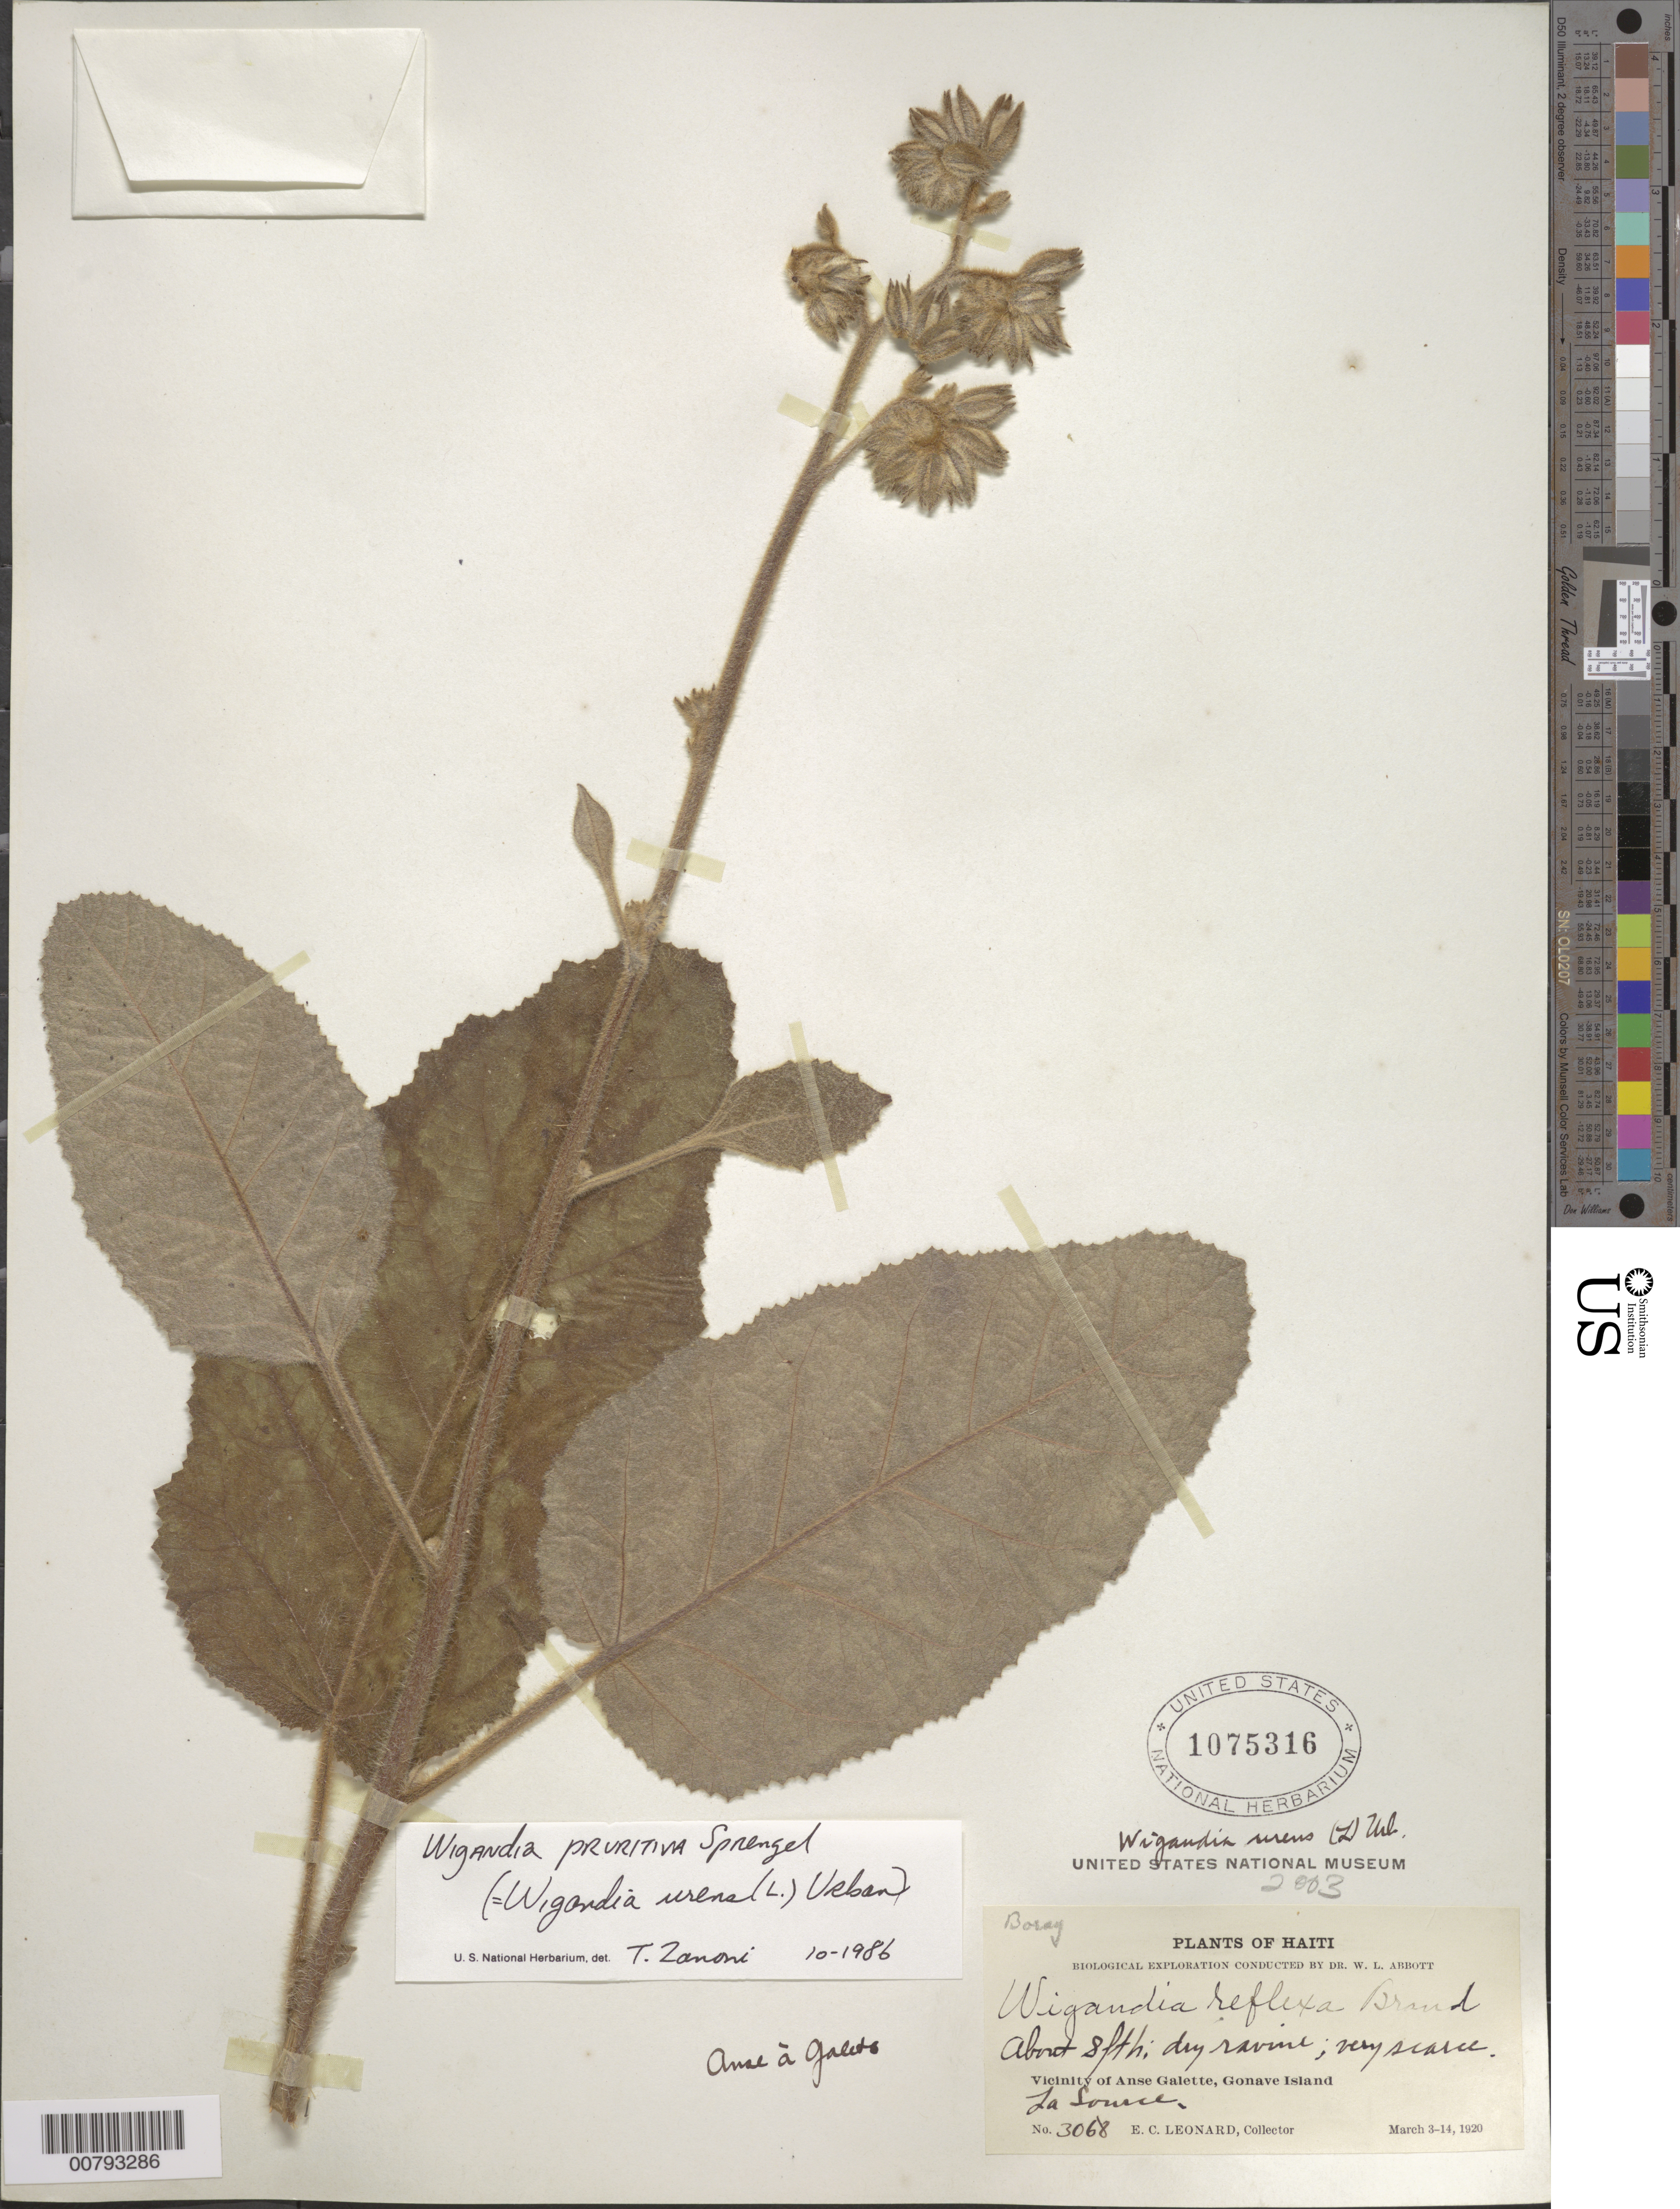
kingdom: Plantae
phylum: Tracheophyta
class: Magnoliopsida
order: Boraginales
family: Namaceae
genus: Wigandia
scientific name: Wigandia pruritiva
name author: Spreng.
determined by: Zanoni, T. A., (NY), New York Botanical Garden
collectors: E. C. Leonard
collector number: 3068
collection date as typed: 03 Mar 1920 to 14 Mar 1920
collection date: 1920-03-03/1920-03-14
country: Haiti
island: Hispaniola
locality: Gonave Island, vicinity of Anse Galettte, La Source.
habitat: Dry ravine.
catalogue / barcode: US 1075316